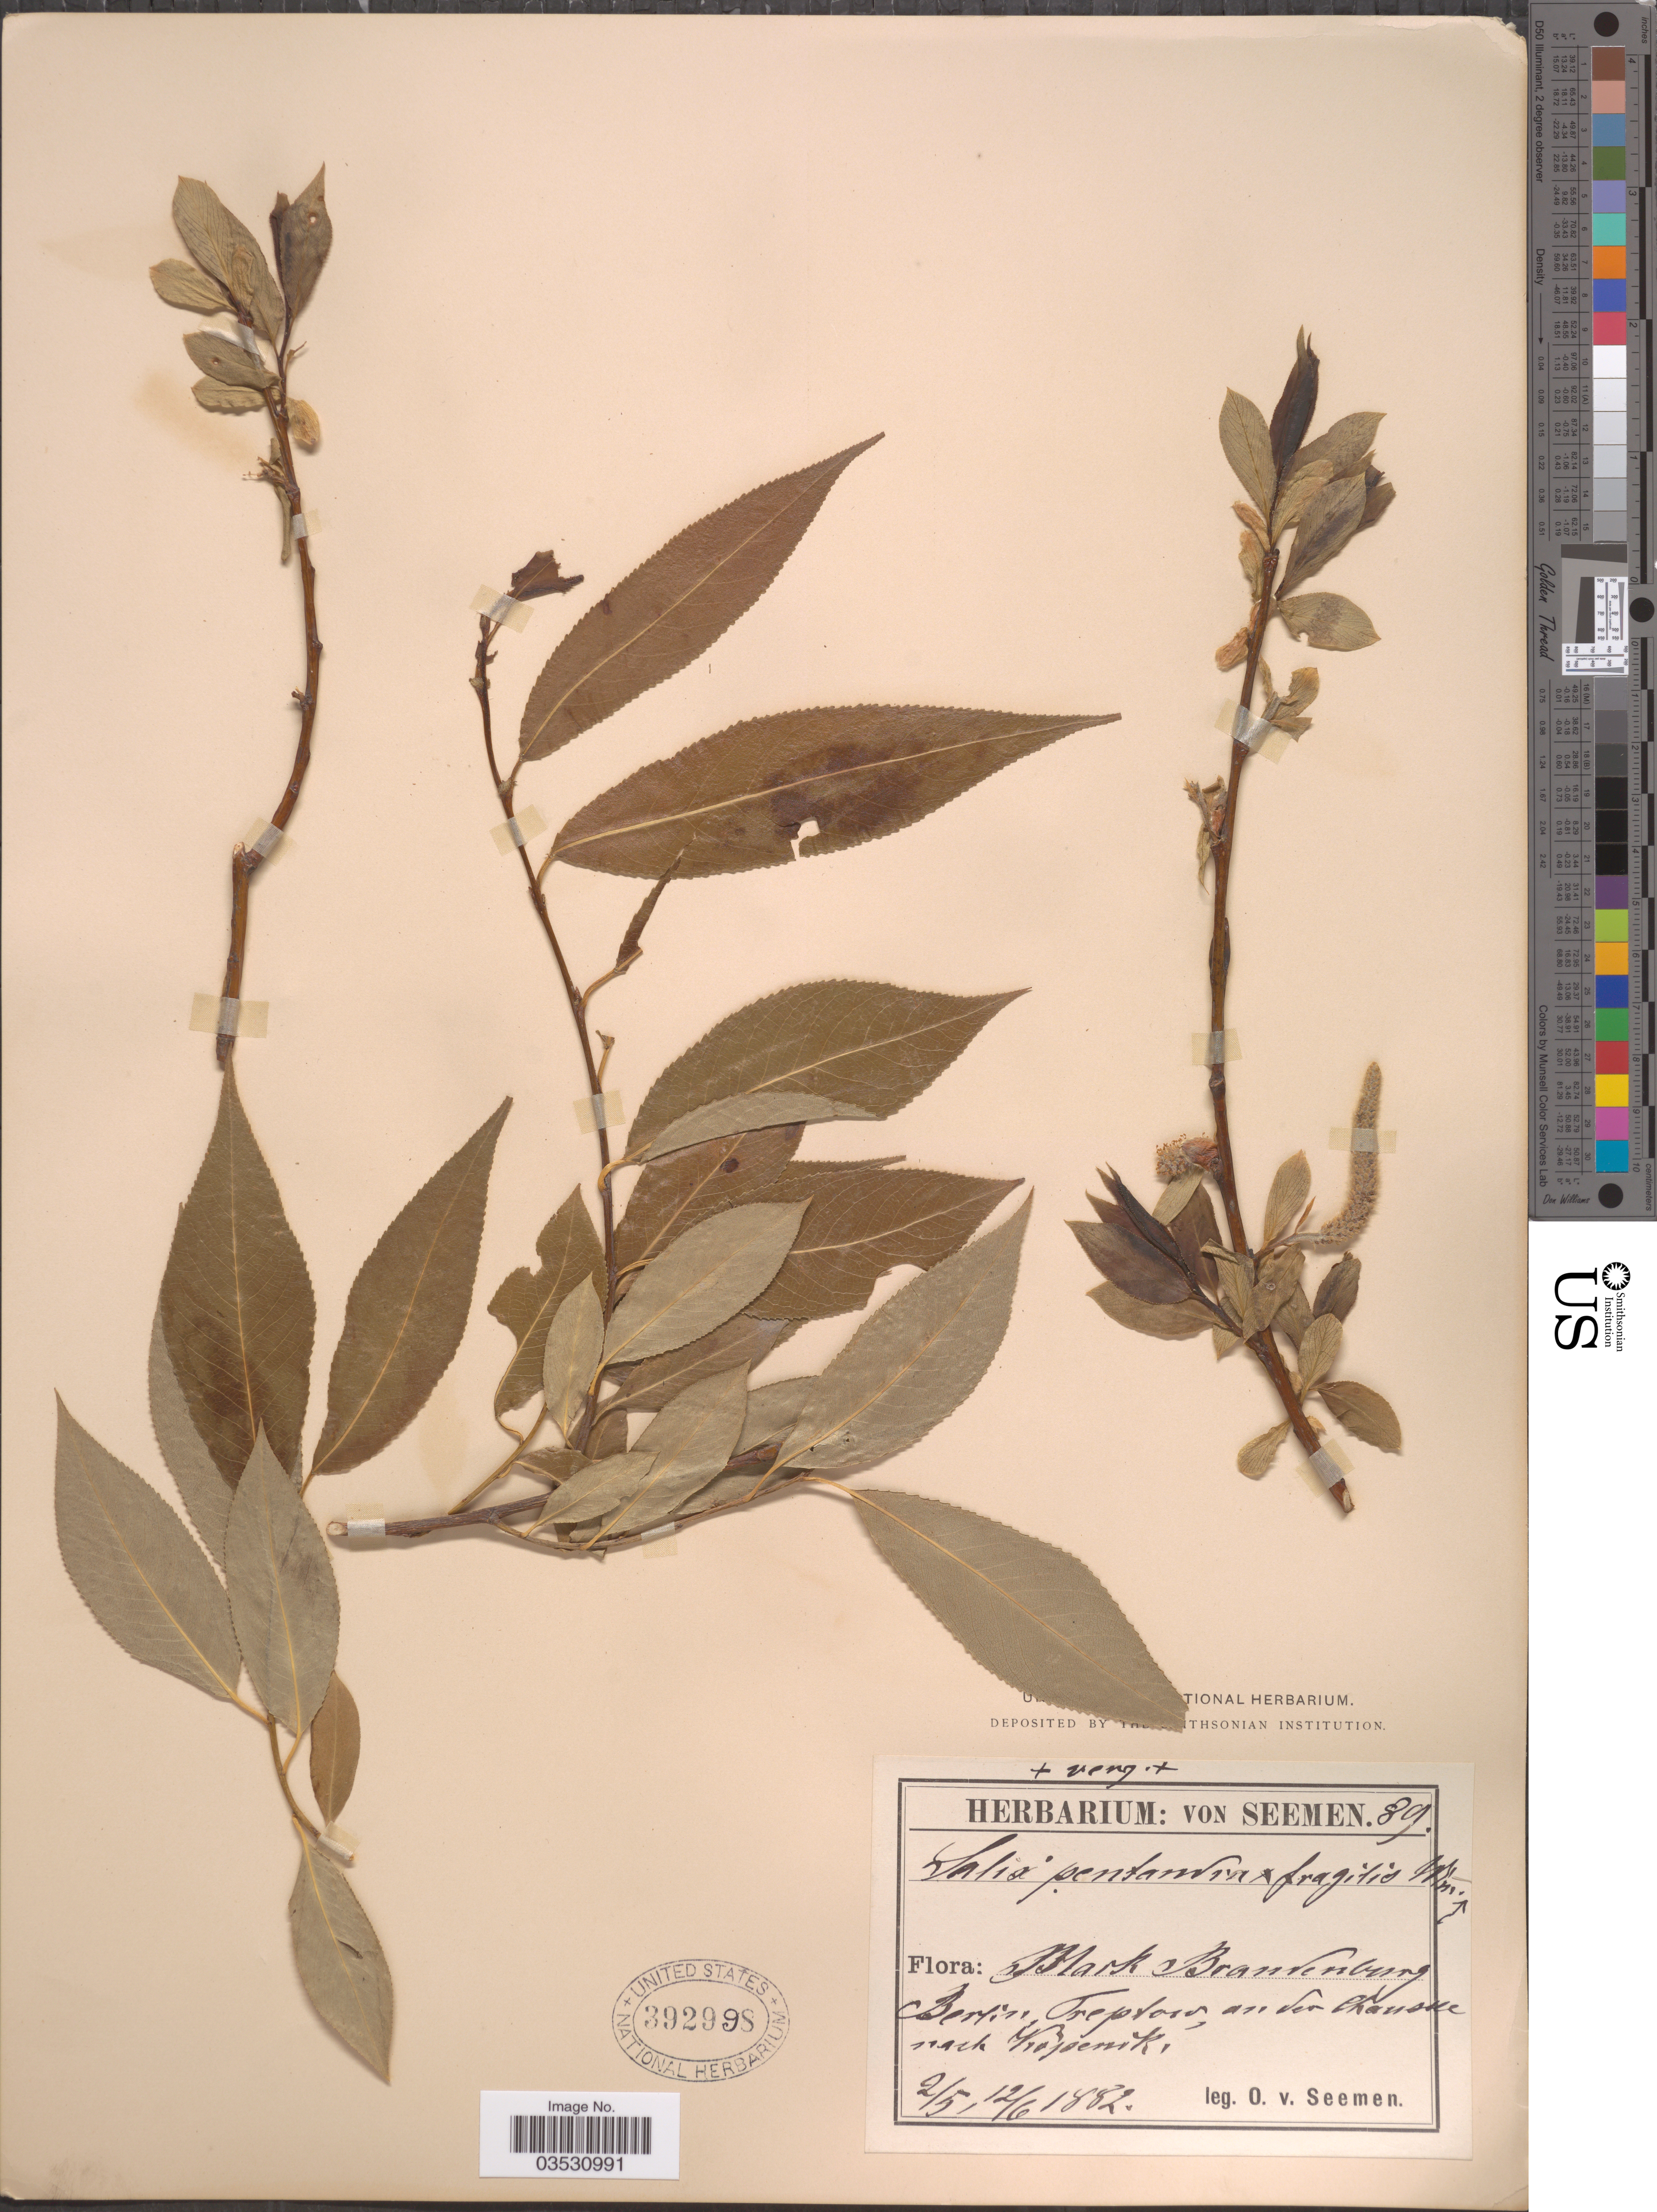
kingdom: Plantae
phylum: Tracheophyta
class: Magnoliopsida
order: Malpighiales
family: Salicaceae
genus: Salix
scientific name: Salix pentandra x S. fragilis L.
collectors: K. O. von Seemen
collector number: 89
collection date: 1882-05-02/1882-06-12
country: Germany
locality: Mark Brandenburg, Berlin, Treptow, an der Chausee nach Kopenik.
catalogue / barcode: US 392998